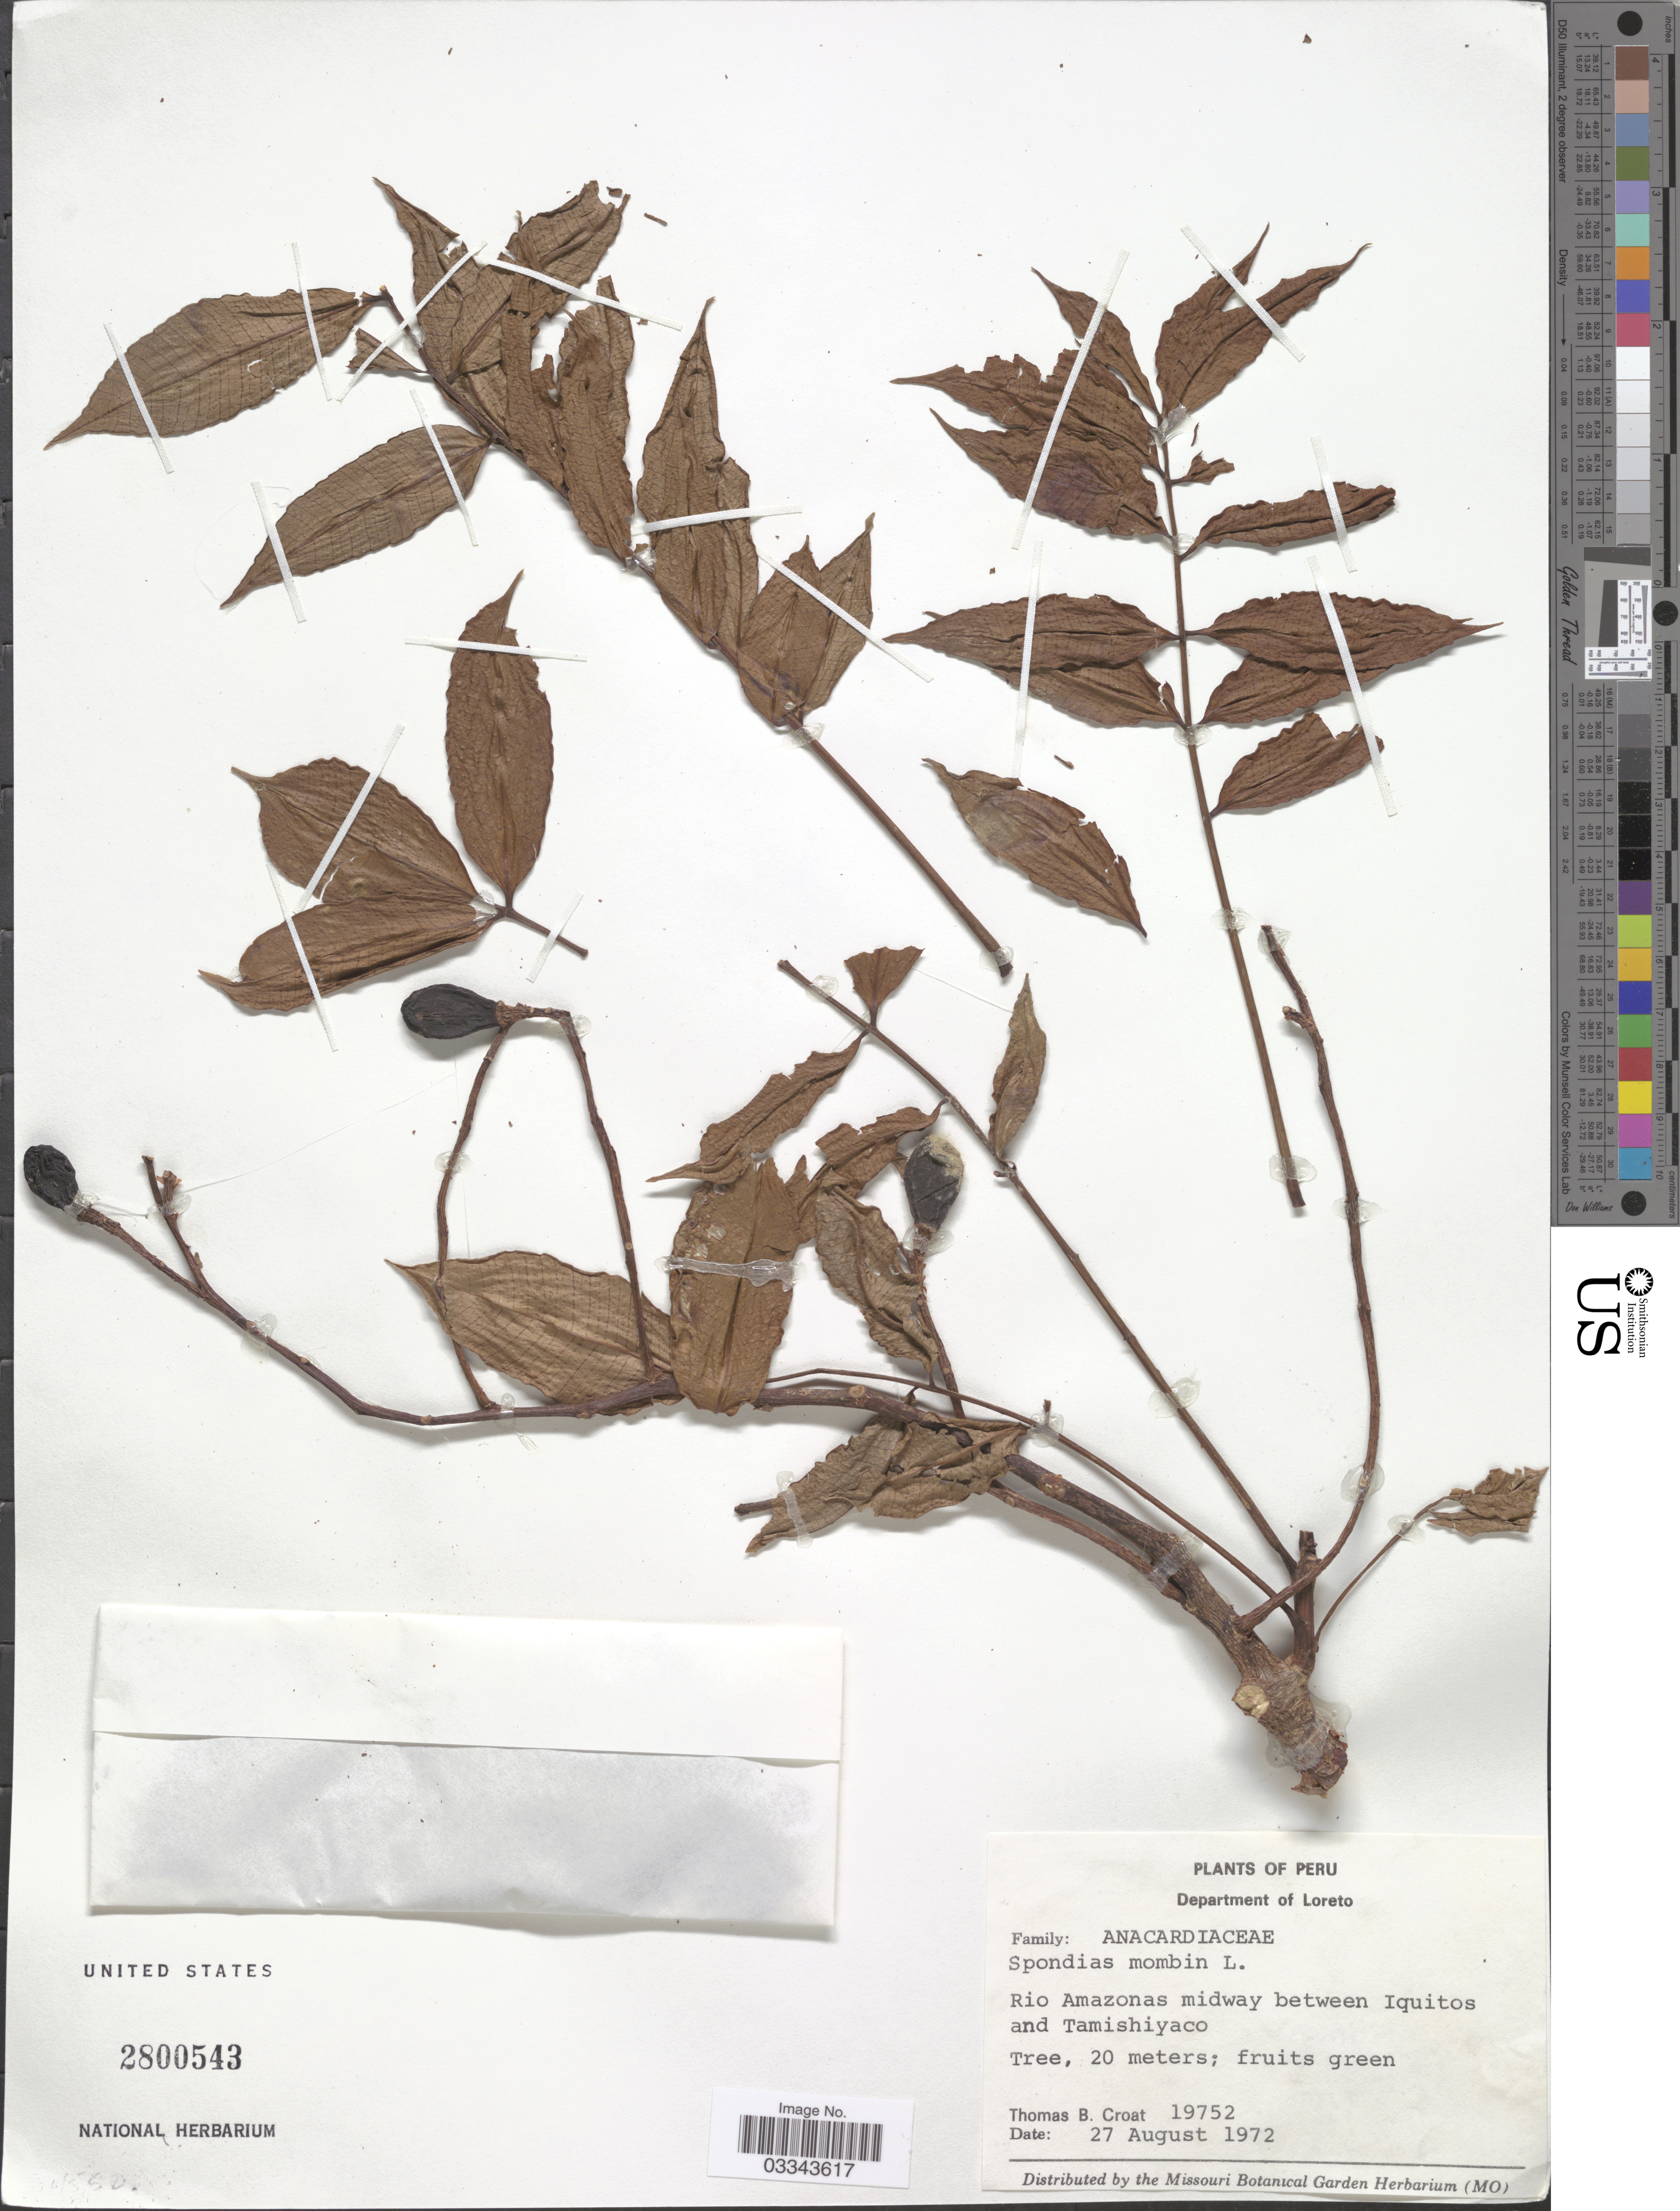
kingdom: Plantae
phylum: Tracheophyta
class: Magnoliopsida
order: Sapindales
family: Anacardiaceae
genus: Spondias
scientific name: Spondias mombin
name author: L.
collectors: T. B. Croat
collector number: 19752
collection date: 1972-08-27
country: Peru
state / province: Loreto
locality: Department of Loreto, Rio Amazonas midway between Iquitos and Tamishiyaco.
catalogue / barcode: US 2800543